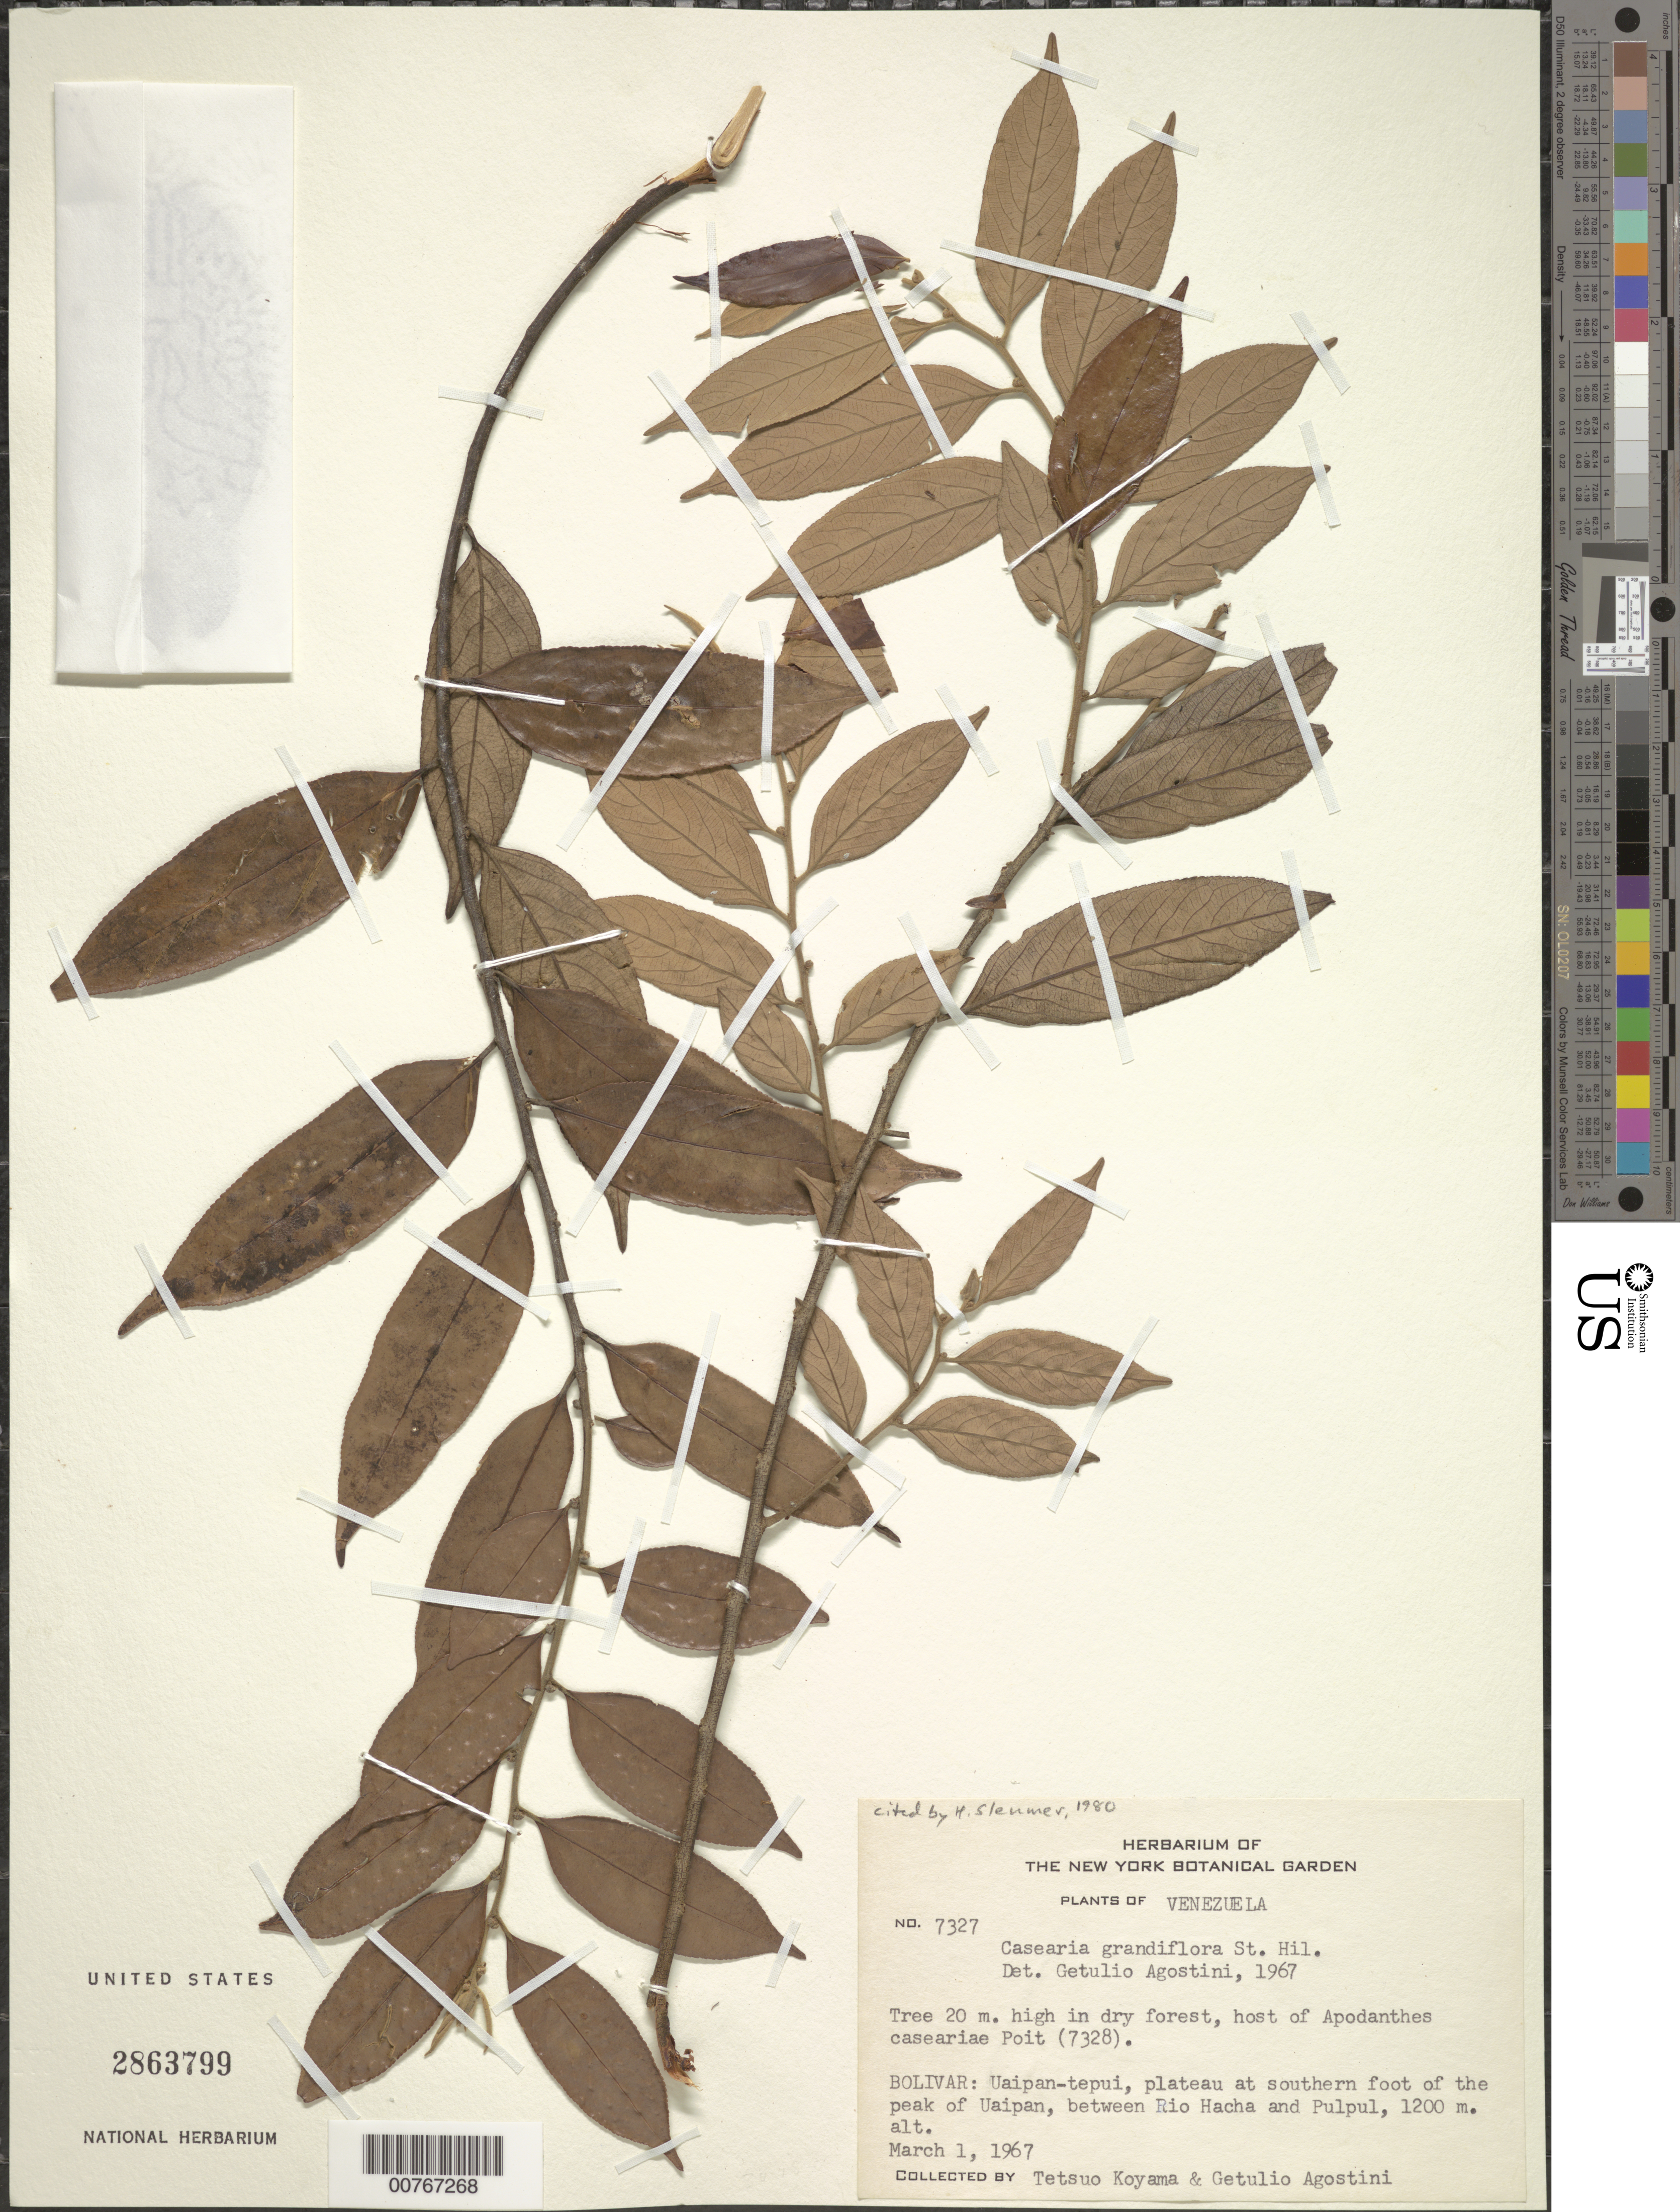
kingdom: Plantae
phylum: Tracheophyta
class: Magnoliopsida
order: Malpighiales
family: Salicaceae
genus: Casearia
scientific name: Casearia grandiflora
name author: Cambess.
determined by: Sleumer, H. O.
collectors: T. Koyama & G. Agostini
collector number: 7327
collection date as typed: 1-Mar-67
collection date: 1967-03-01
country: Venezuela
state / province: Bolívar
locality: Uaipan-tepuí, S foot of the peaks of Uaipan, betw. Río Hacha and Río Pulpul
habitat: Dry forest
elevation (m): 1200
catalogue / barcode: US 2863799